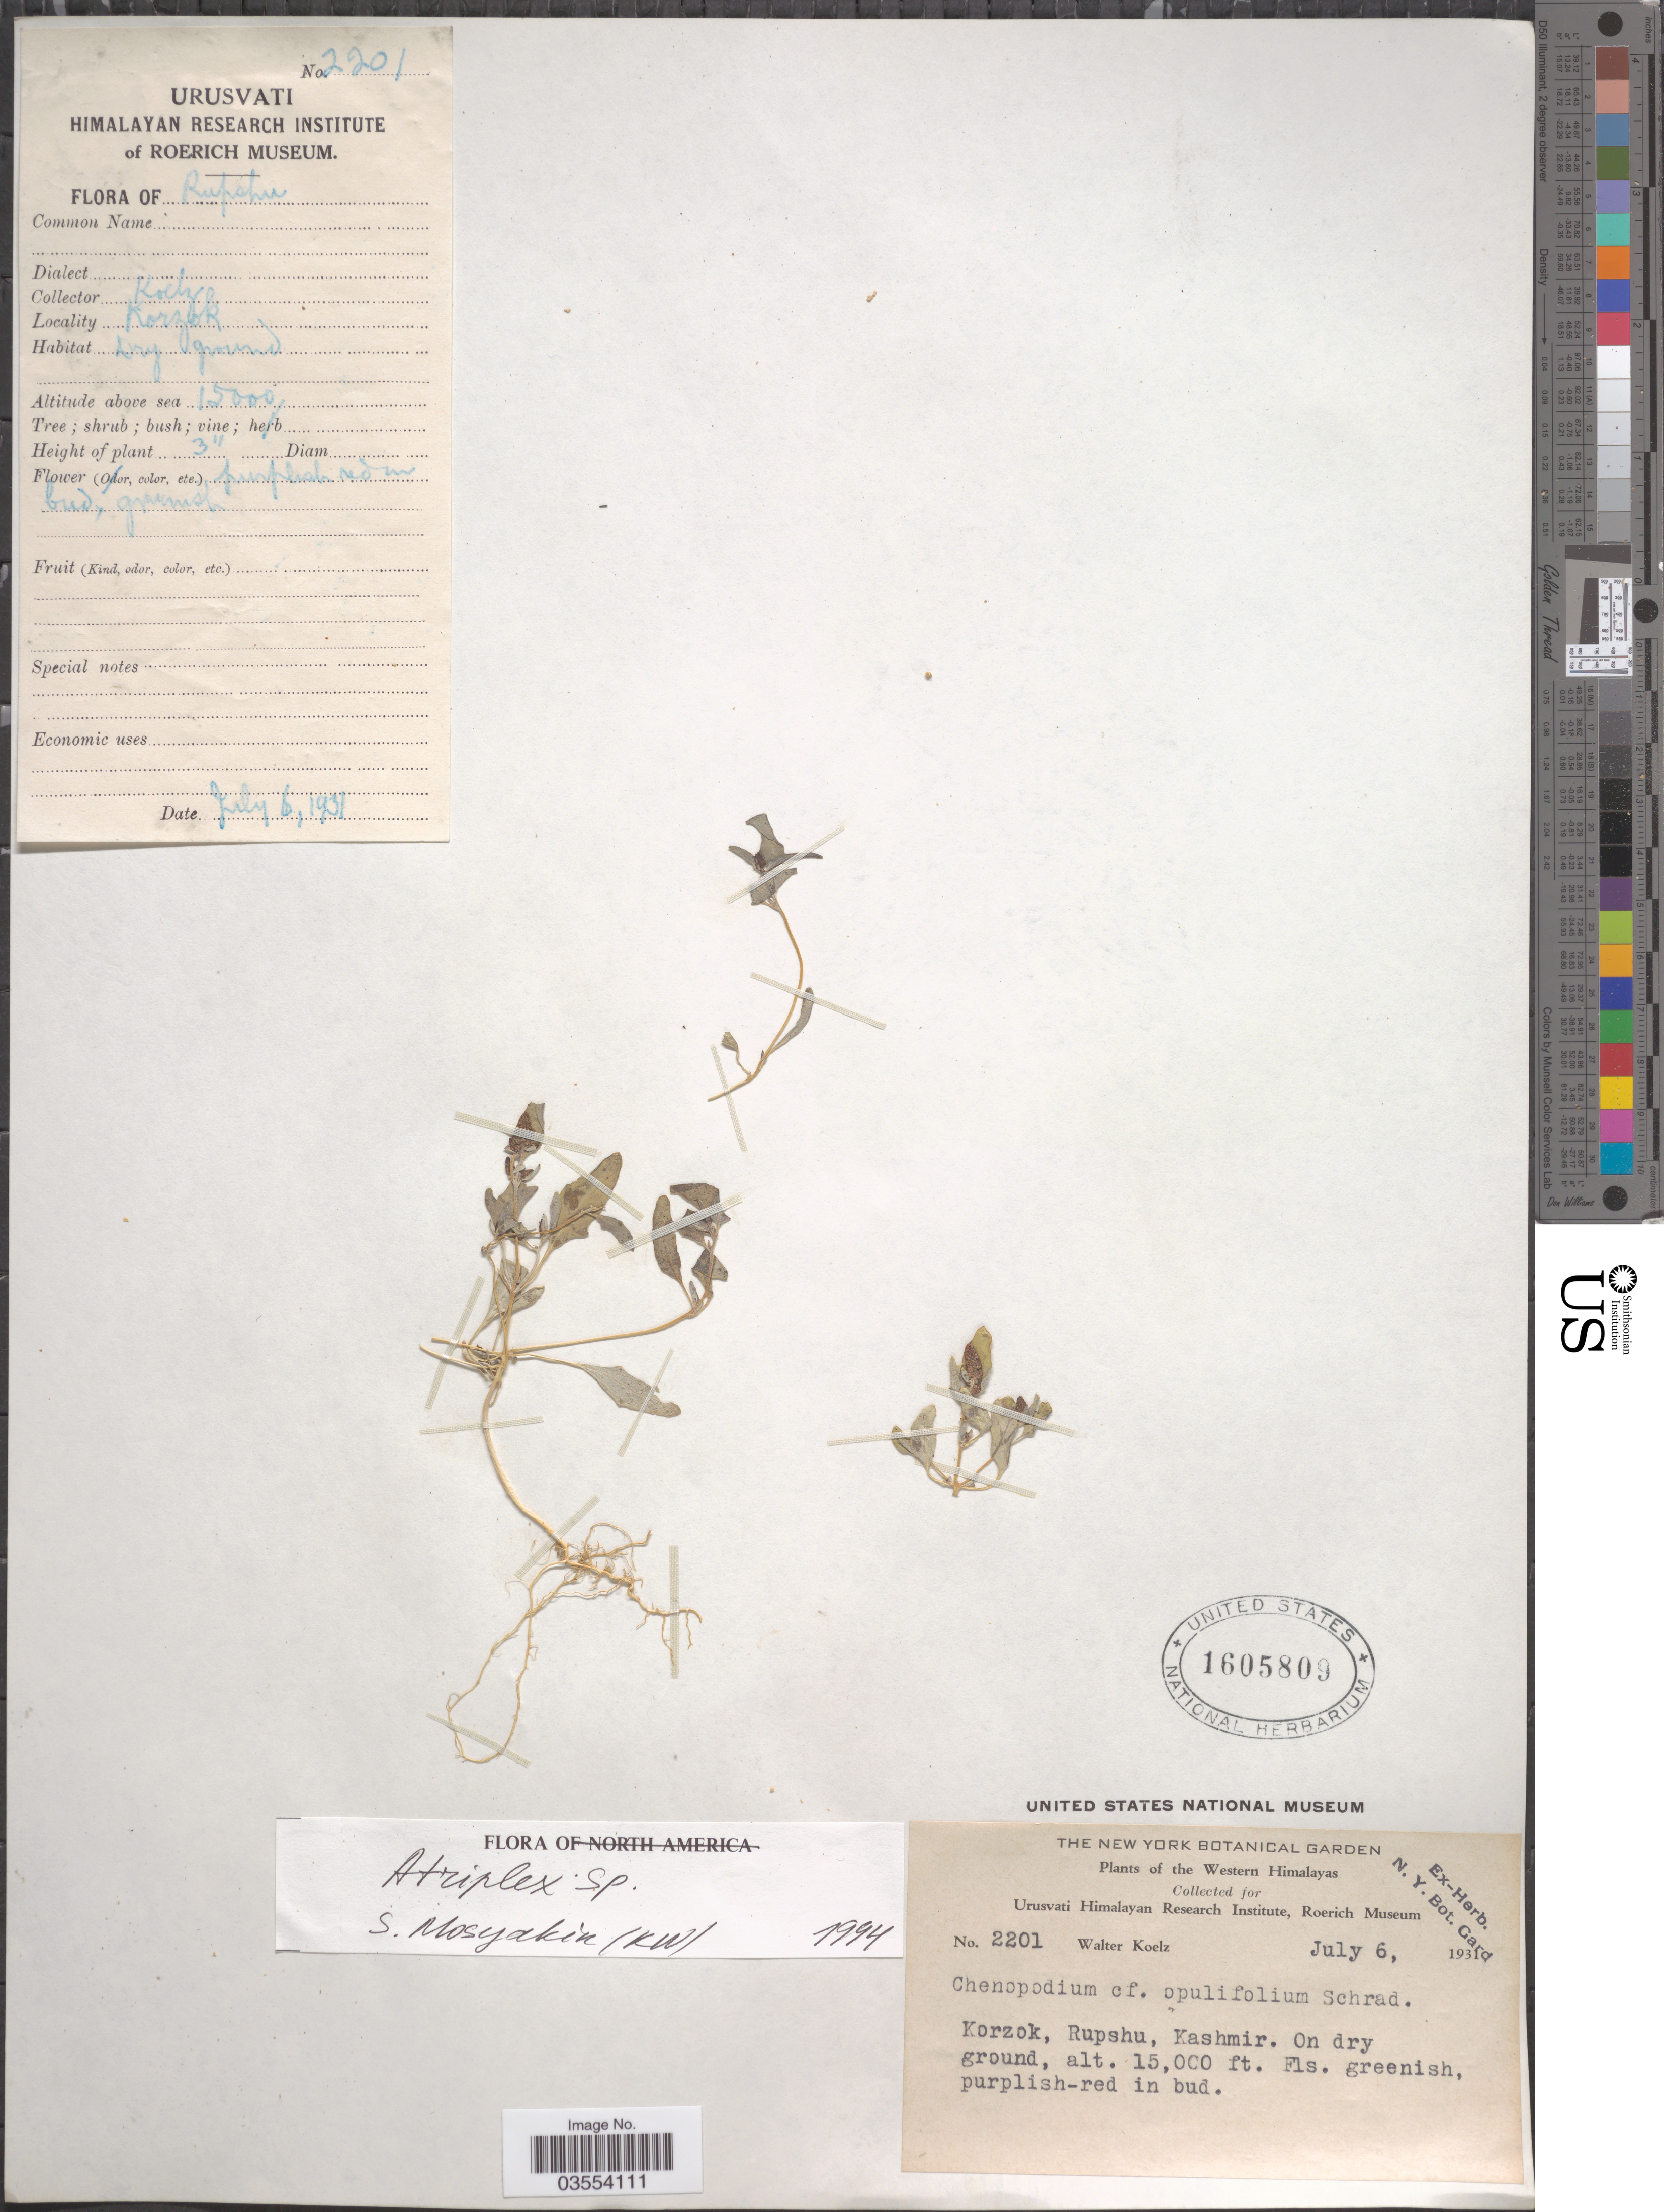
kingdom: Plantae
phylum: Tracheophyta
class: Magnoliopsida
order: Caryophyllales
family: Amaranthaceae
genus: Atriplex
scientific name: Atriplex sp.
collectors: W. N. Koelz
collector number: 2201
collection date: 1931-07-06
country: India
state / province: Jammu and Kashmir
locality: Western Himalayas. Korzok, Rupshu, Kashmir.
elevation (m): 4572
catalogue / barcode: US 1605809